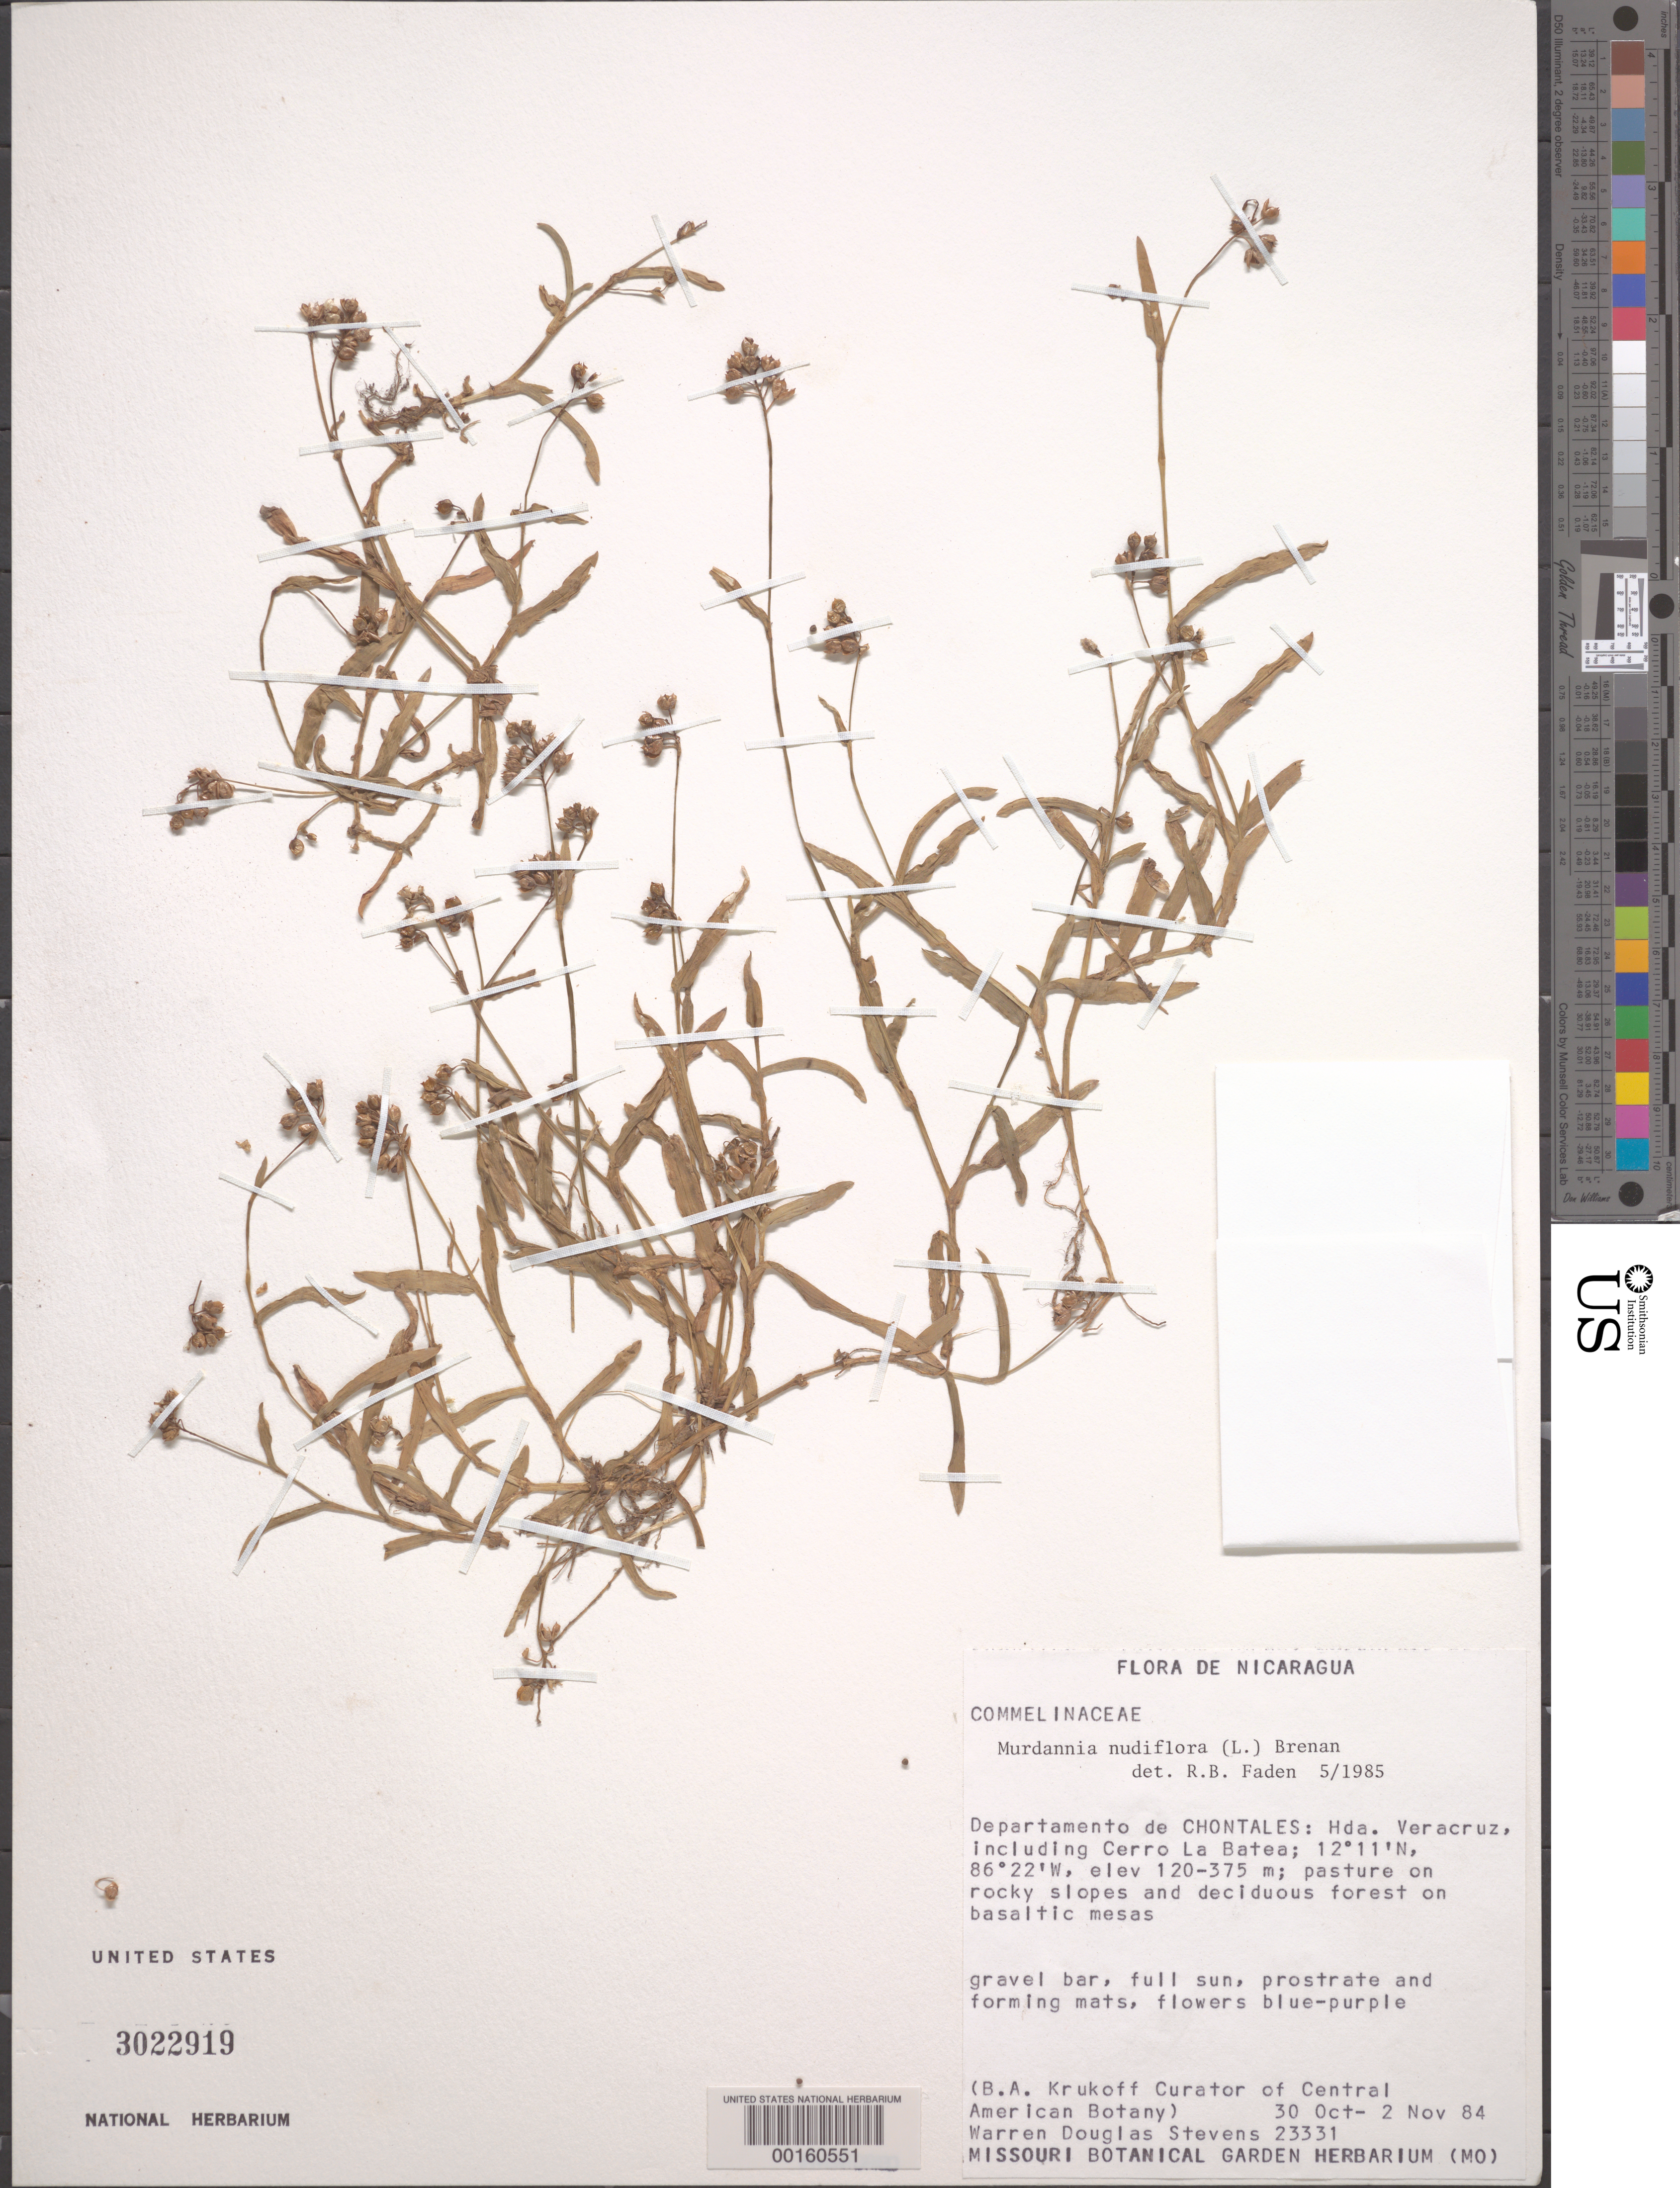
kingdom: Plantae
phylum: Tracheophyta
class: Liliopsida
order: Commelinales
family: Commelinaceae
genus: Murdannia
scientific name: Murdannia nudiflora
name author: (L.) Brenan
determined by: Faden, Robert B., (US), Smithsonian Institution - National Museum of Natural History (UNITED STATES)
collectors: B. A. Krukoff & W. D. Stevens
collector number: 23331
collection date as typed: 30 Oct 1984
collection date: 1984-10-30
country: Nicaragua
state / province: Chontales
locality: Veracruz, including cerro la batea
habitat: Pasture on rocky slopes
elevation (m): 120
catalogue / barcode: US 3022919